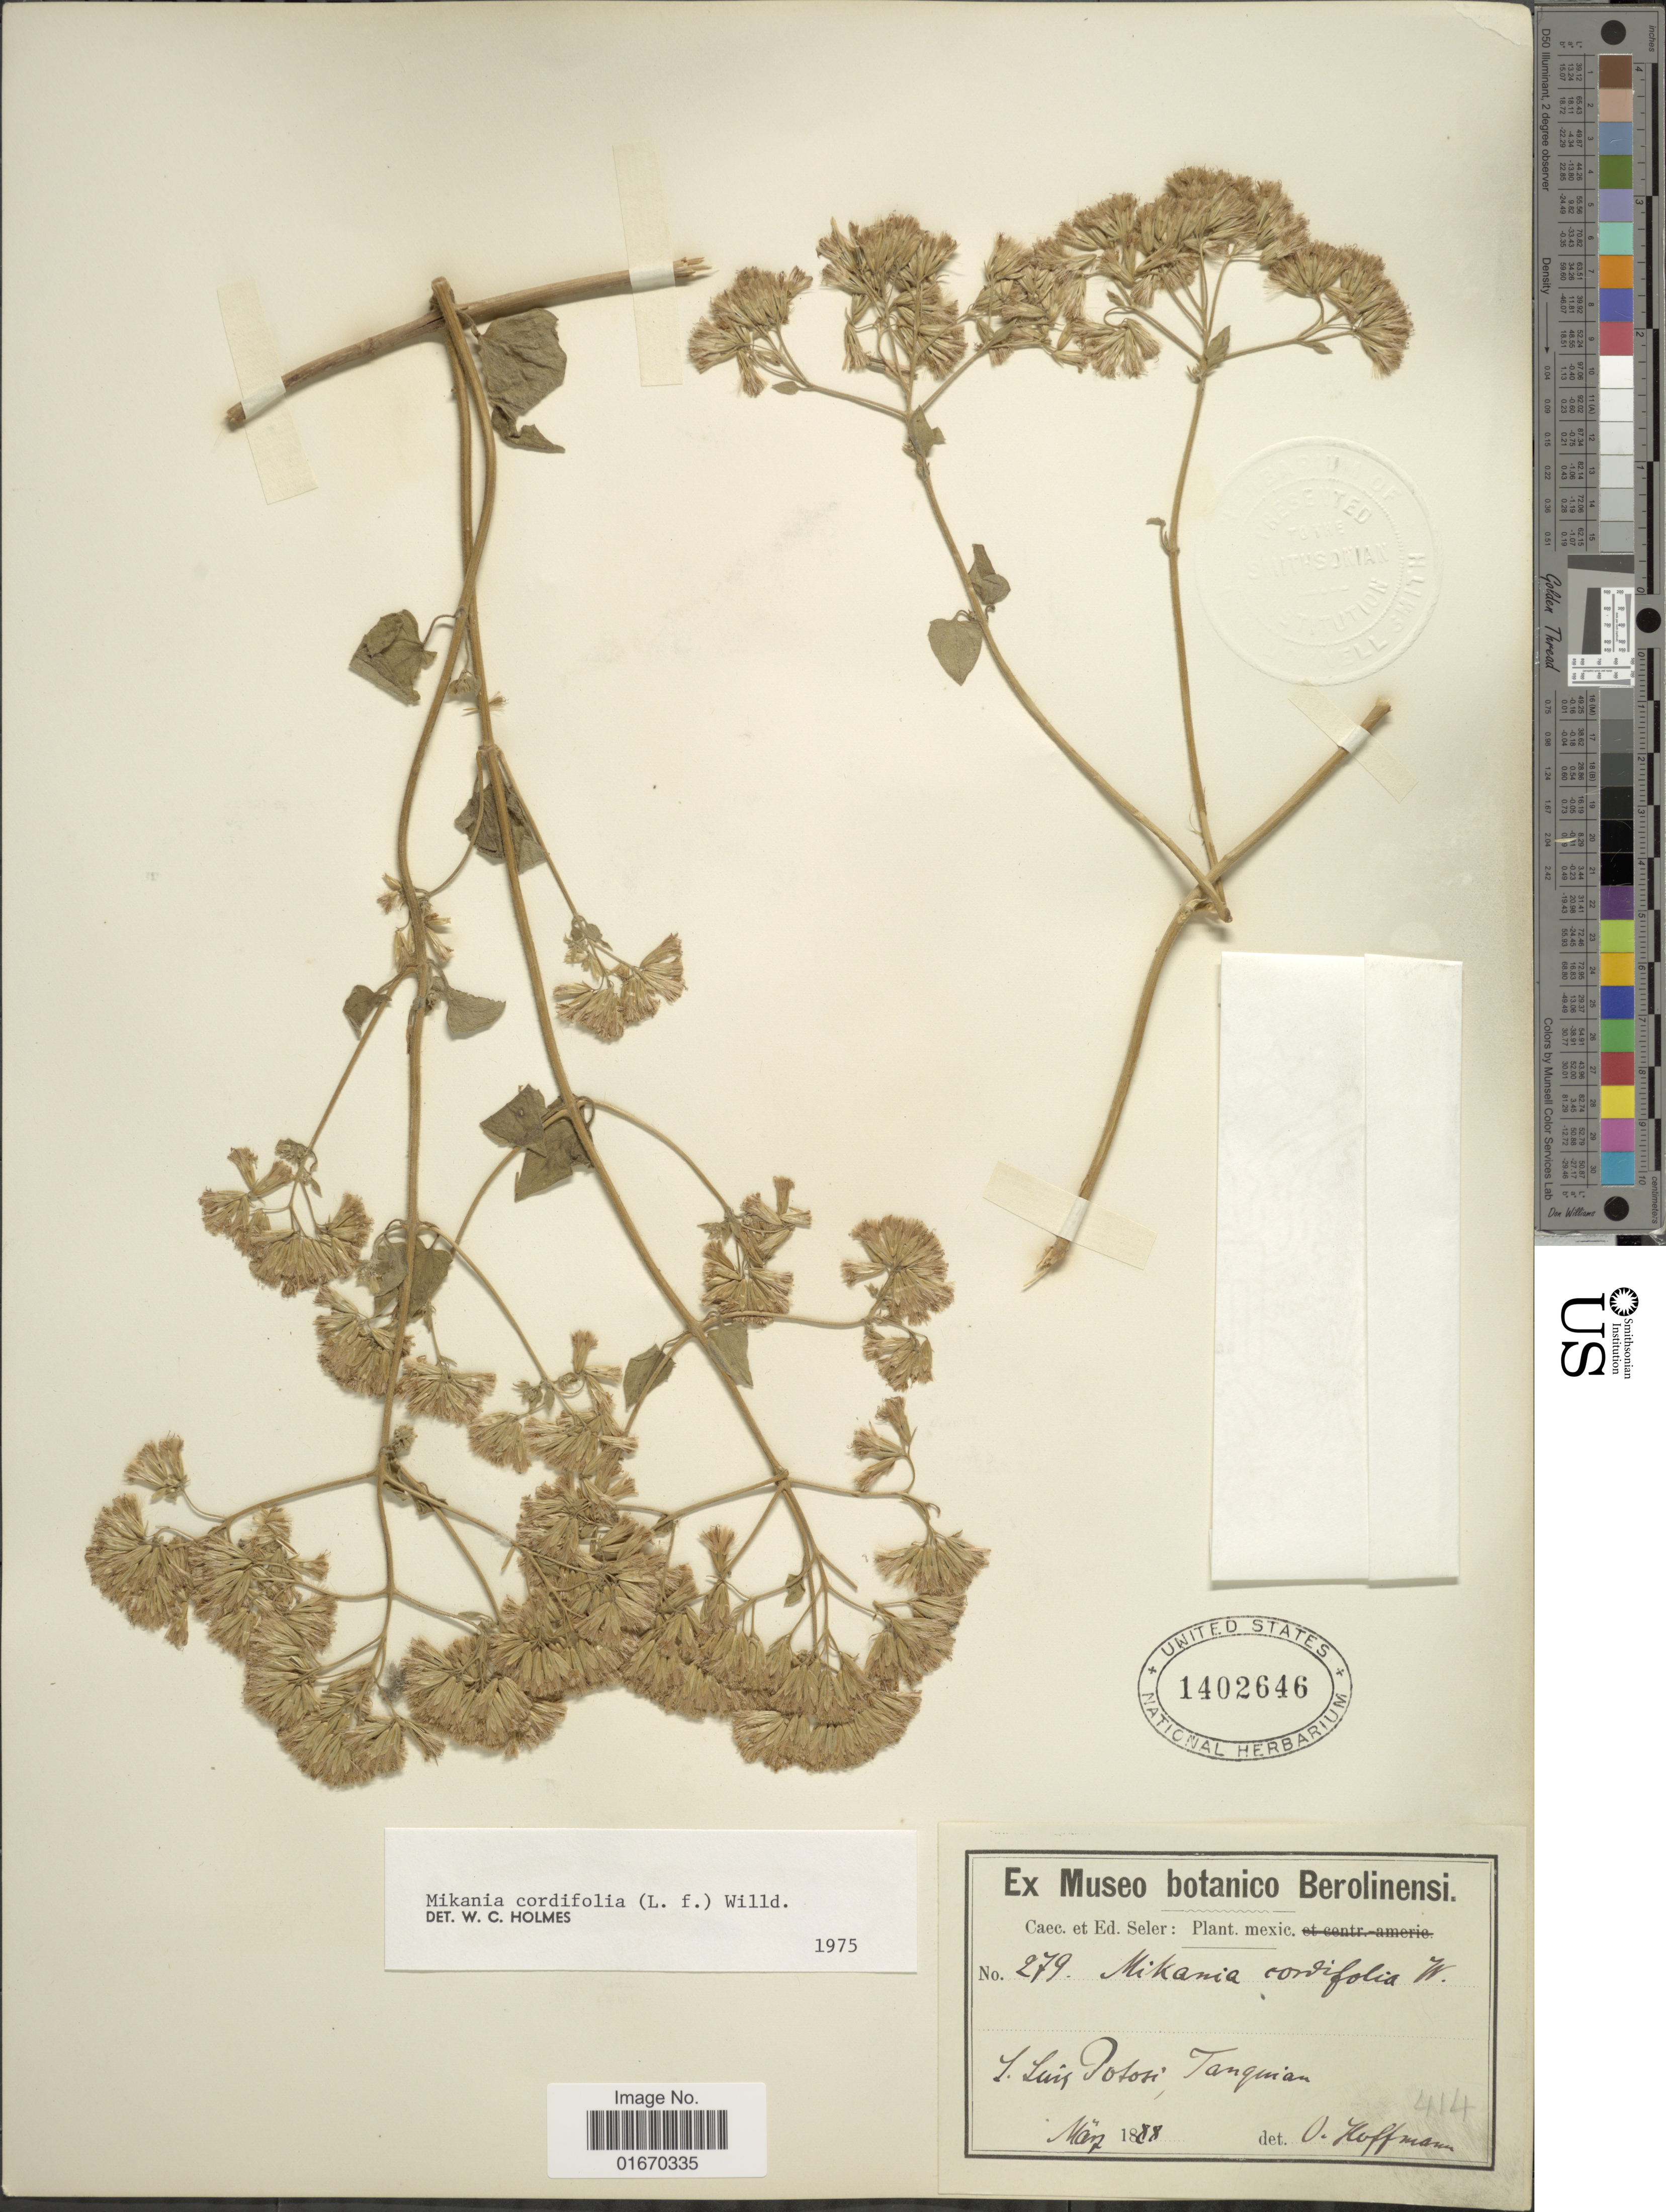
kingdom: Plantae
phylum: Tracheophyta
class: Magnoliopsida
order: Asterales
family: Asteraceae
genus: Mikania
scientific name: Mikania cordifolia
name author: Kunth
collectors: C. Seler & E. G. Seler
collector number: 279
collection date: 1888-03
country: Mexico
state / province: San Luis Potosí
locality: Tanquian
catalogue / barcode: US 1402646